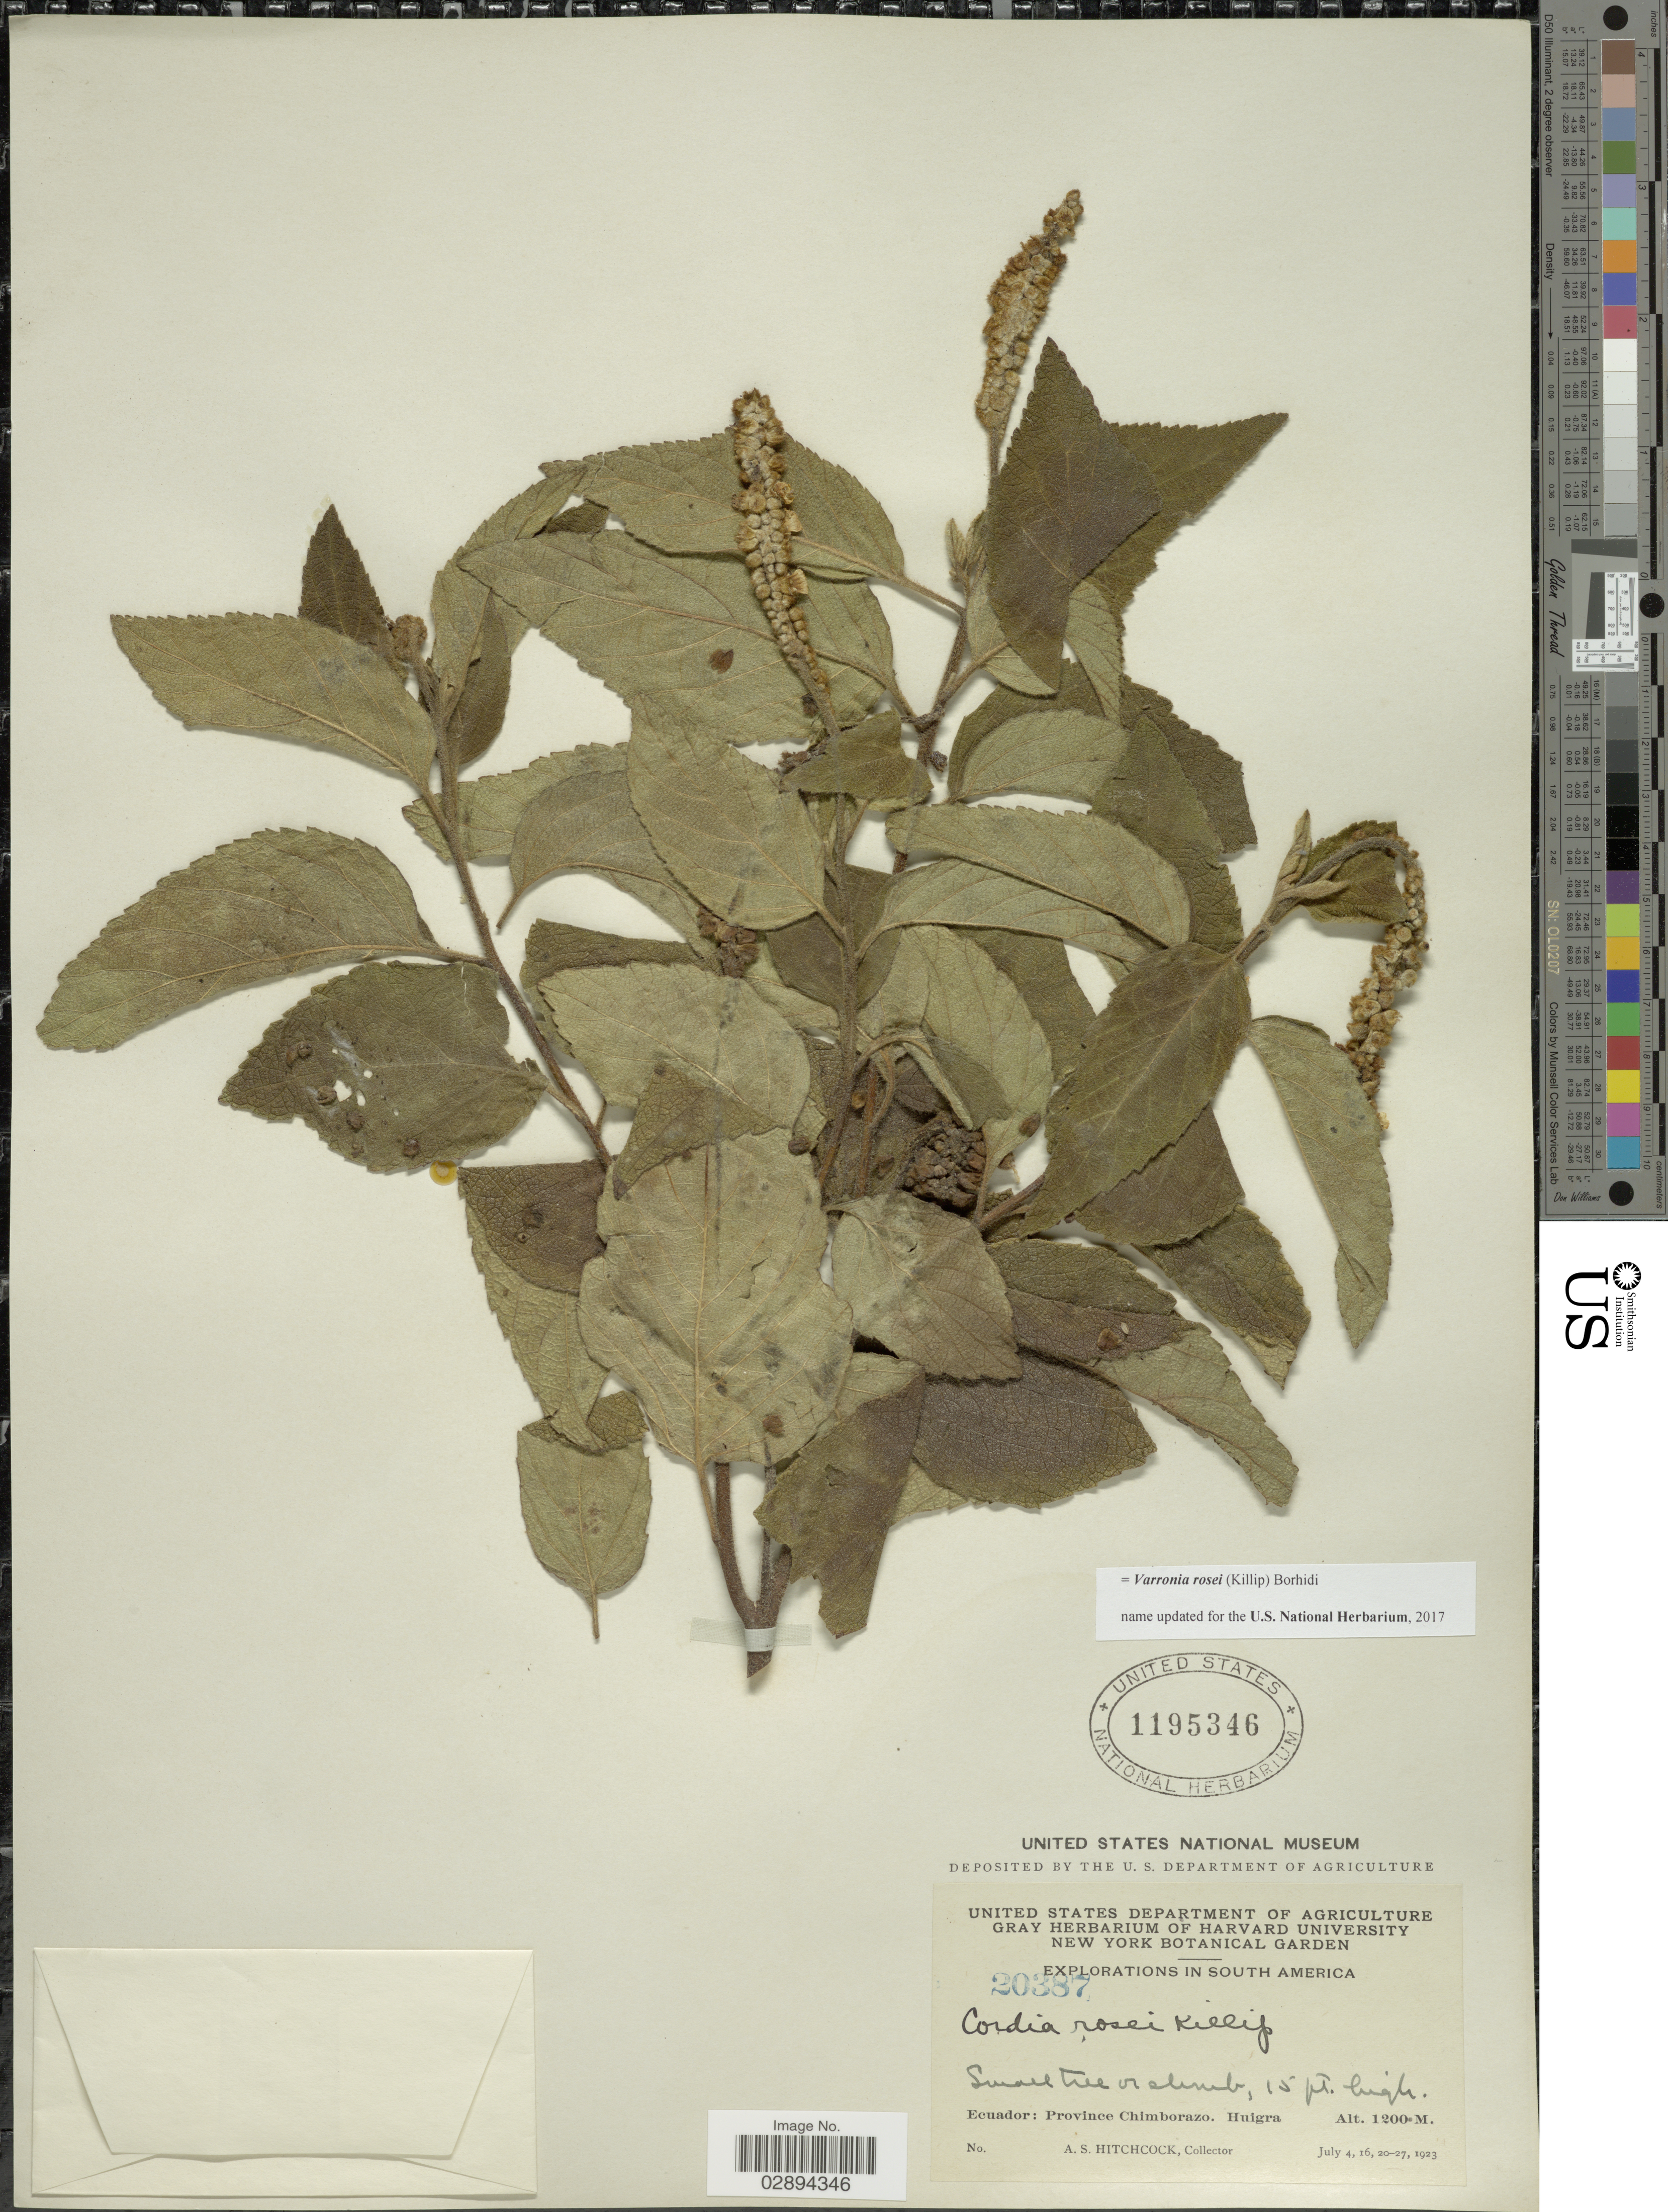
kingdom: Plantae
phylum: Tracheophyta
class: Magnoliopsida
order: Boraginales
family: Cordiaceae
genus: Varronia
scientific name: Varronia rosei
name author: (Killip) Borhidi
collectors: A. S. Hitchcock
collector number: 20387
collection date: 1923-07-04/1923-07-27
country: Ecuador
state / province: Chimborazo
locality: Huigra.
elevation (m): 1200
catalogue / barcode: US 1195346